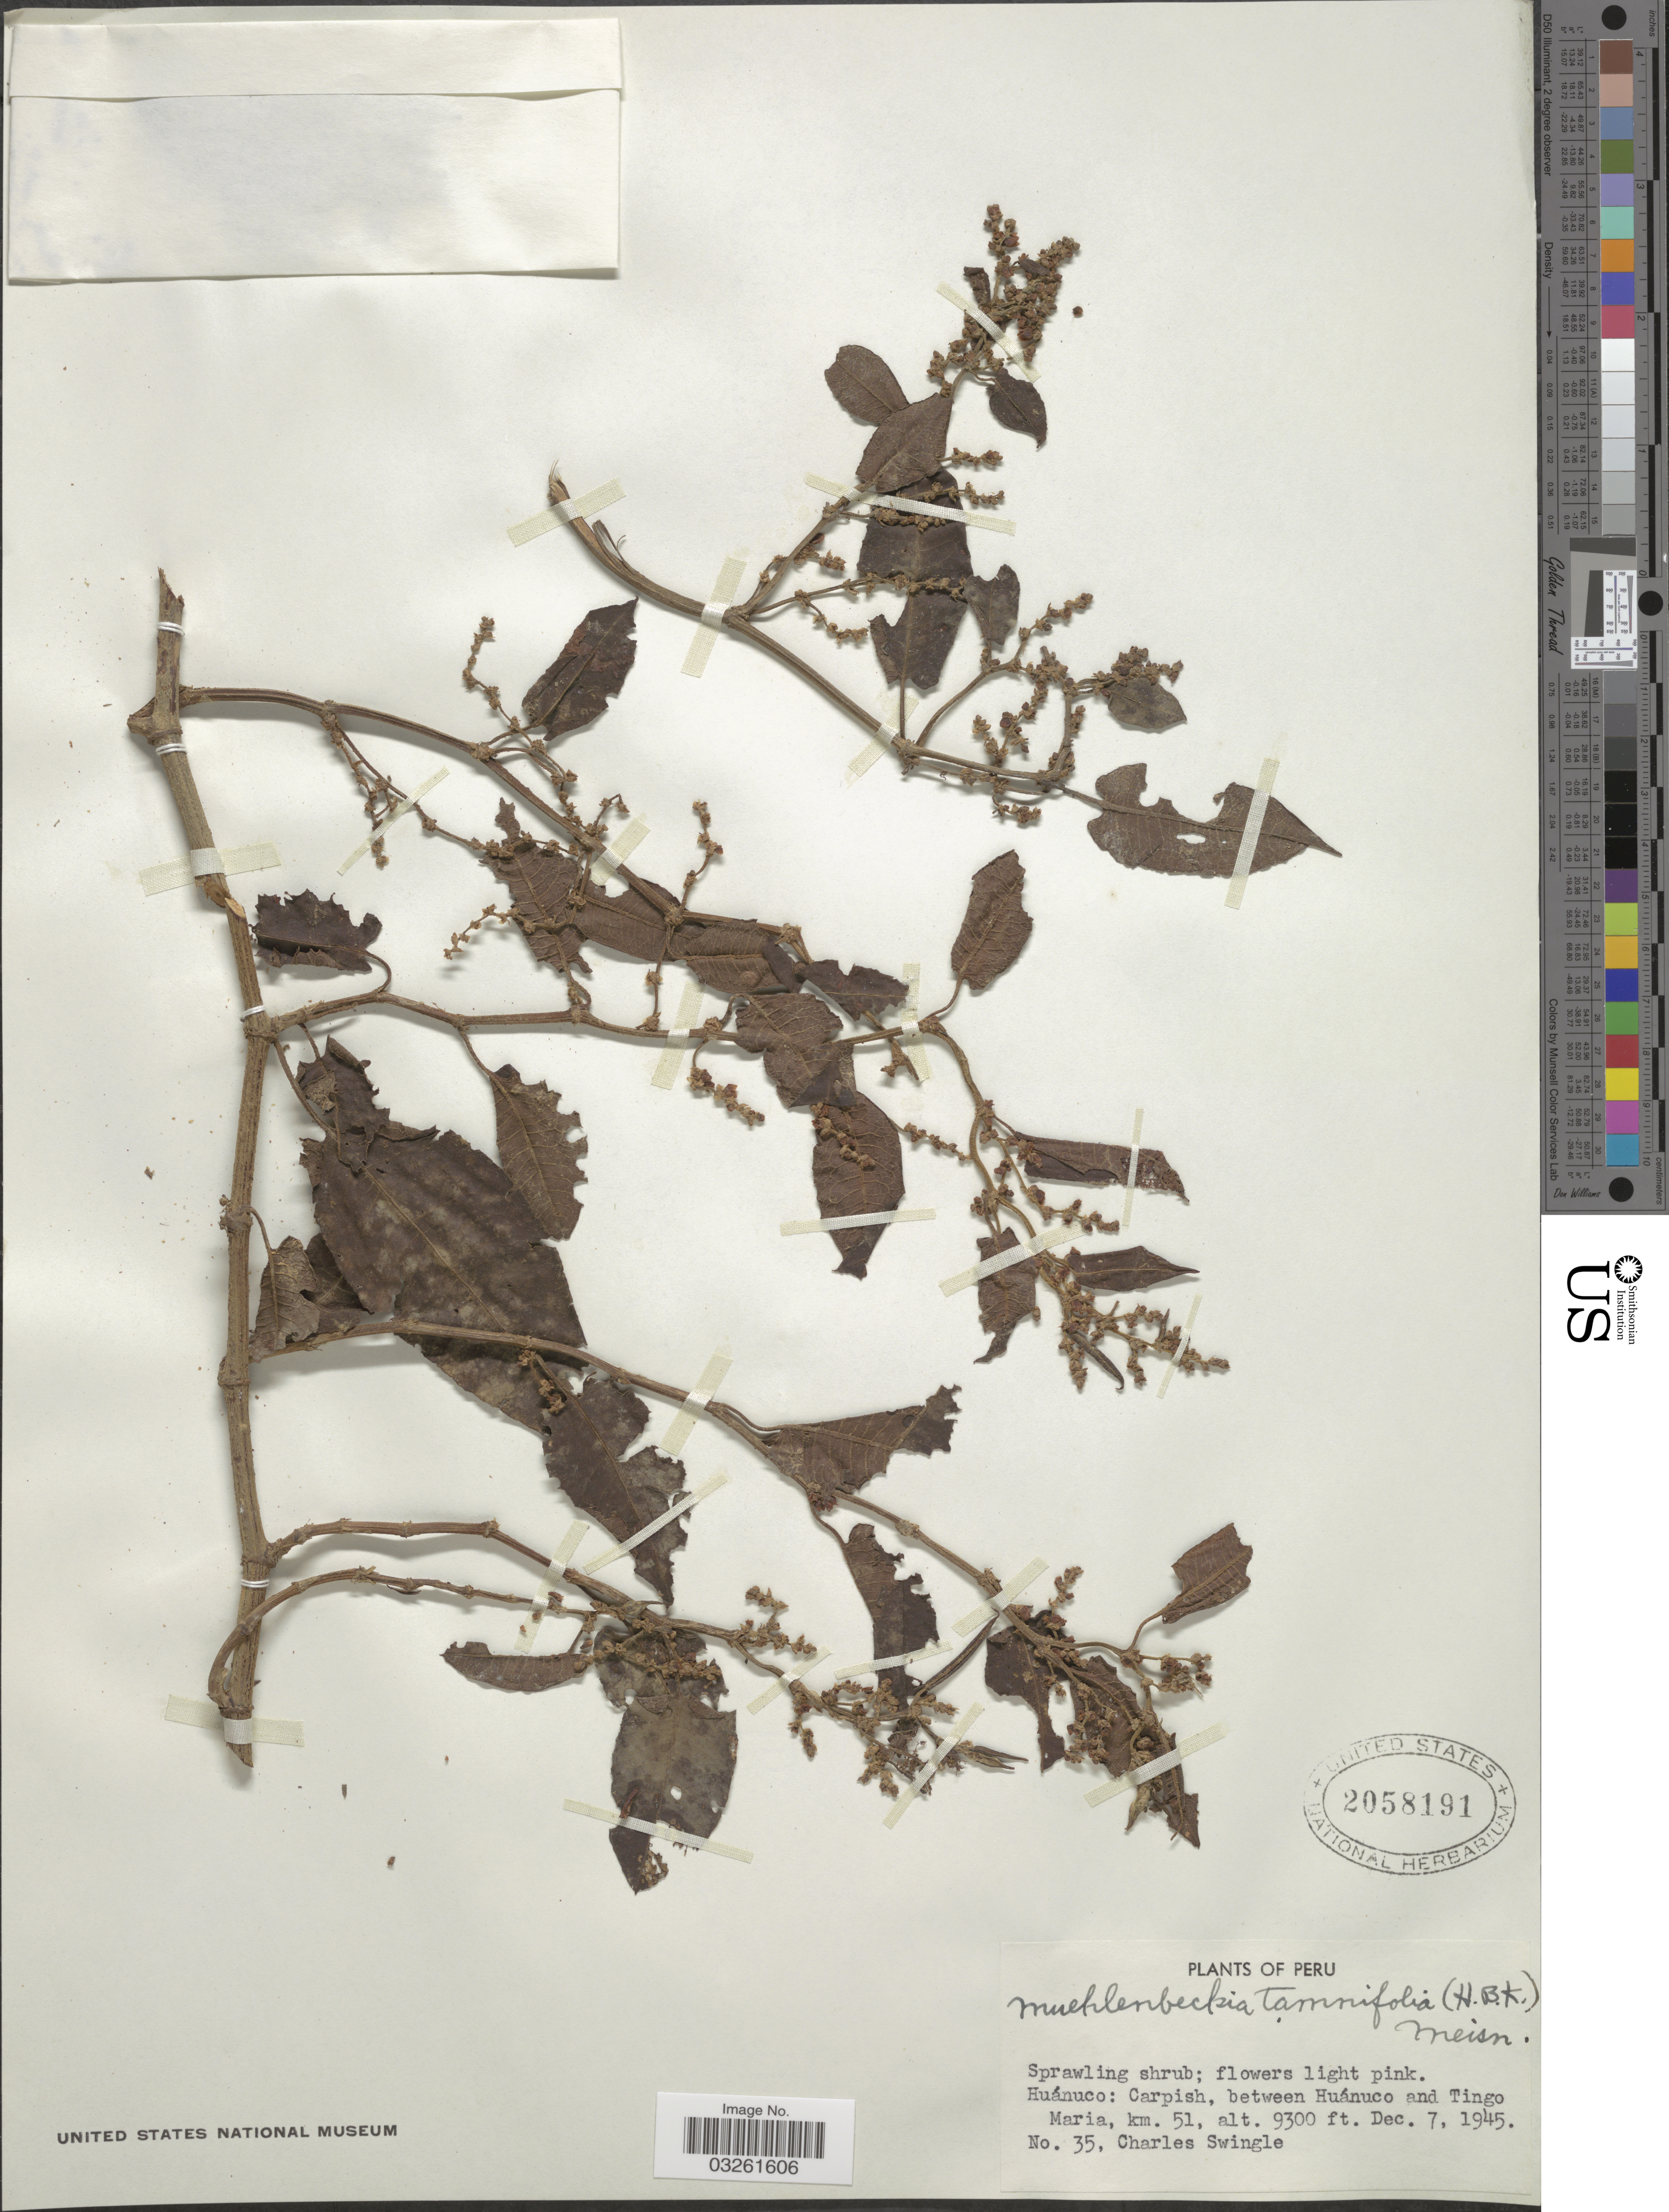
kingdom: Plantae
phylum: Tracheophyta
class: Magnoliopsida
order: Caryophyllales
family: Polygonaceae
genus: Muehlenbeckia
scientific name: Muehlenbeckia tamnifolia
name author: (Kunth) Meisn.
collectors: C. Swingle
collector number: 35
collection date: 1945-12-07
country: Peru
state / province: Huánuco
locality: Carpish, between Huánuco and Tingo Maria, km. 51.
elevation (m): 2835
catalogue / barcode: US 2058191